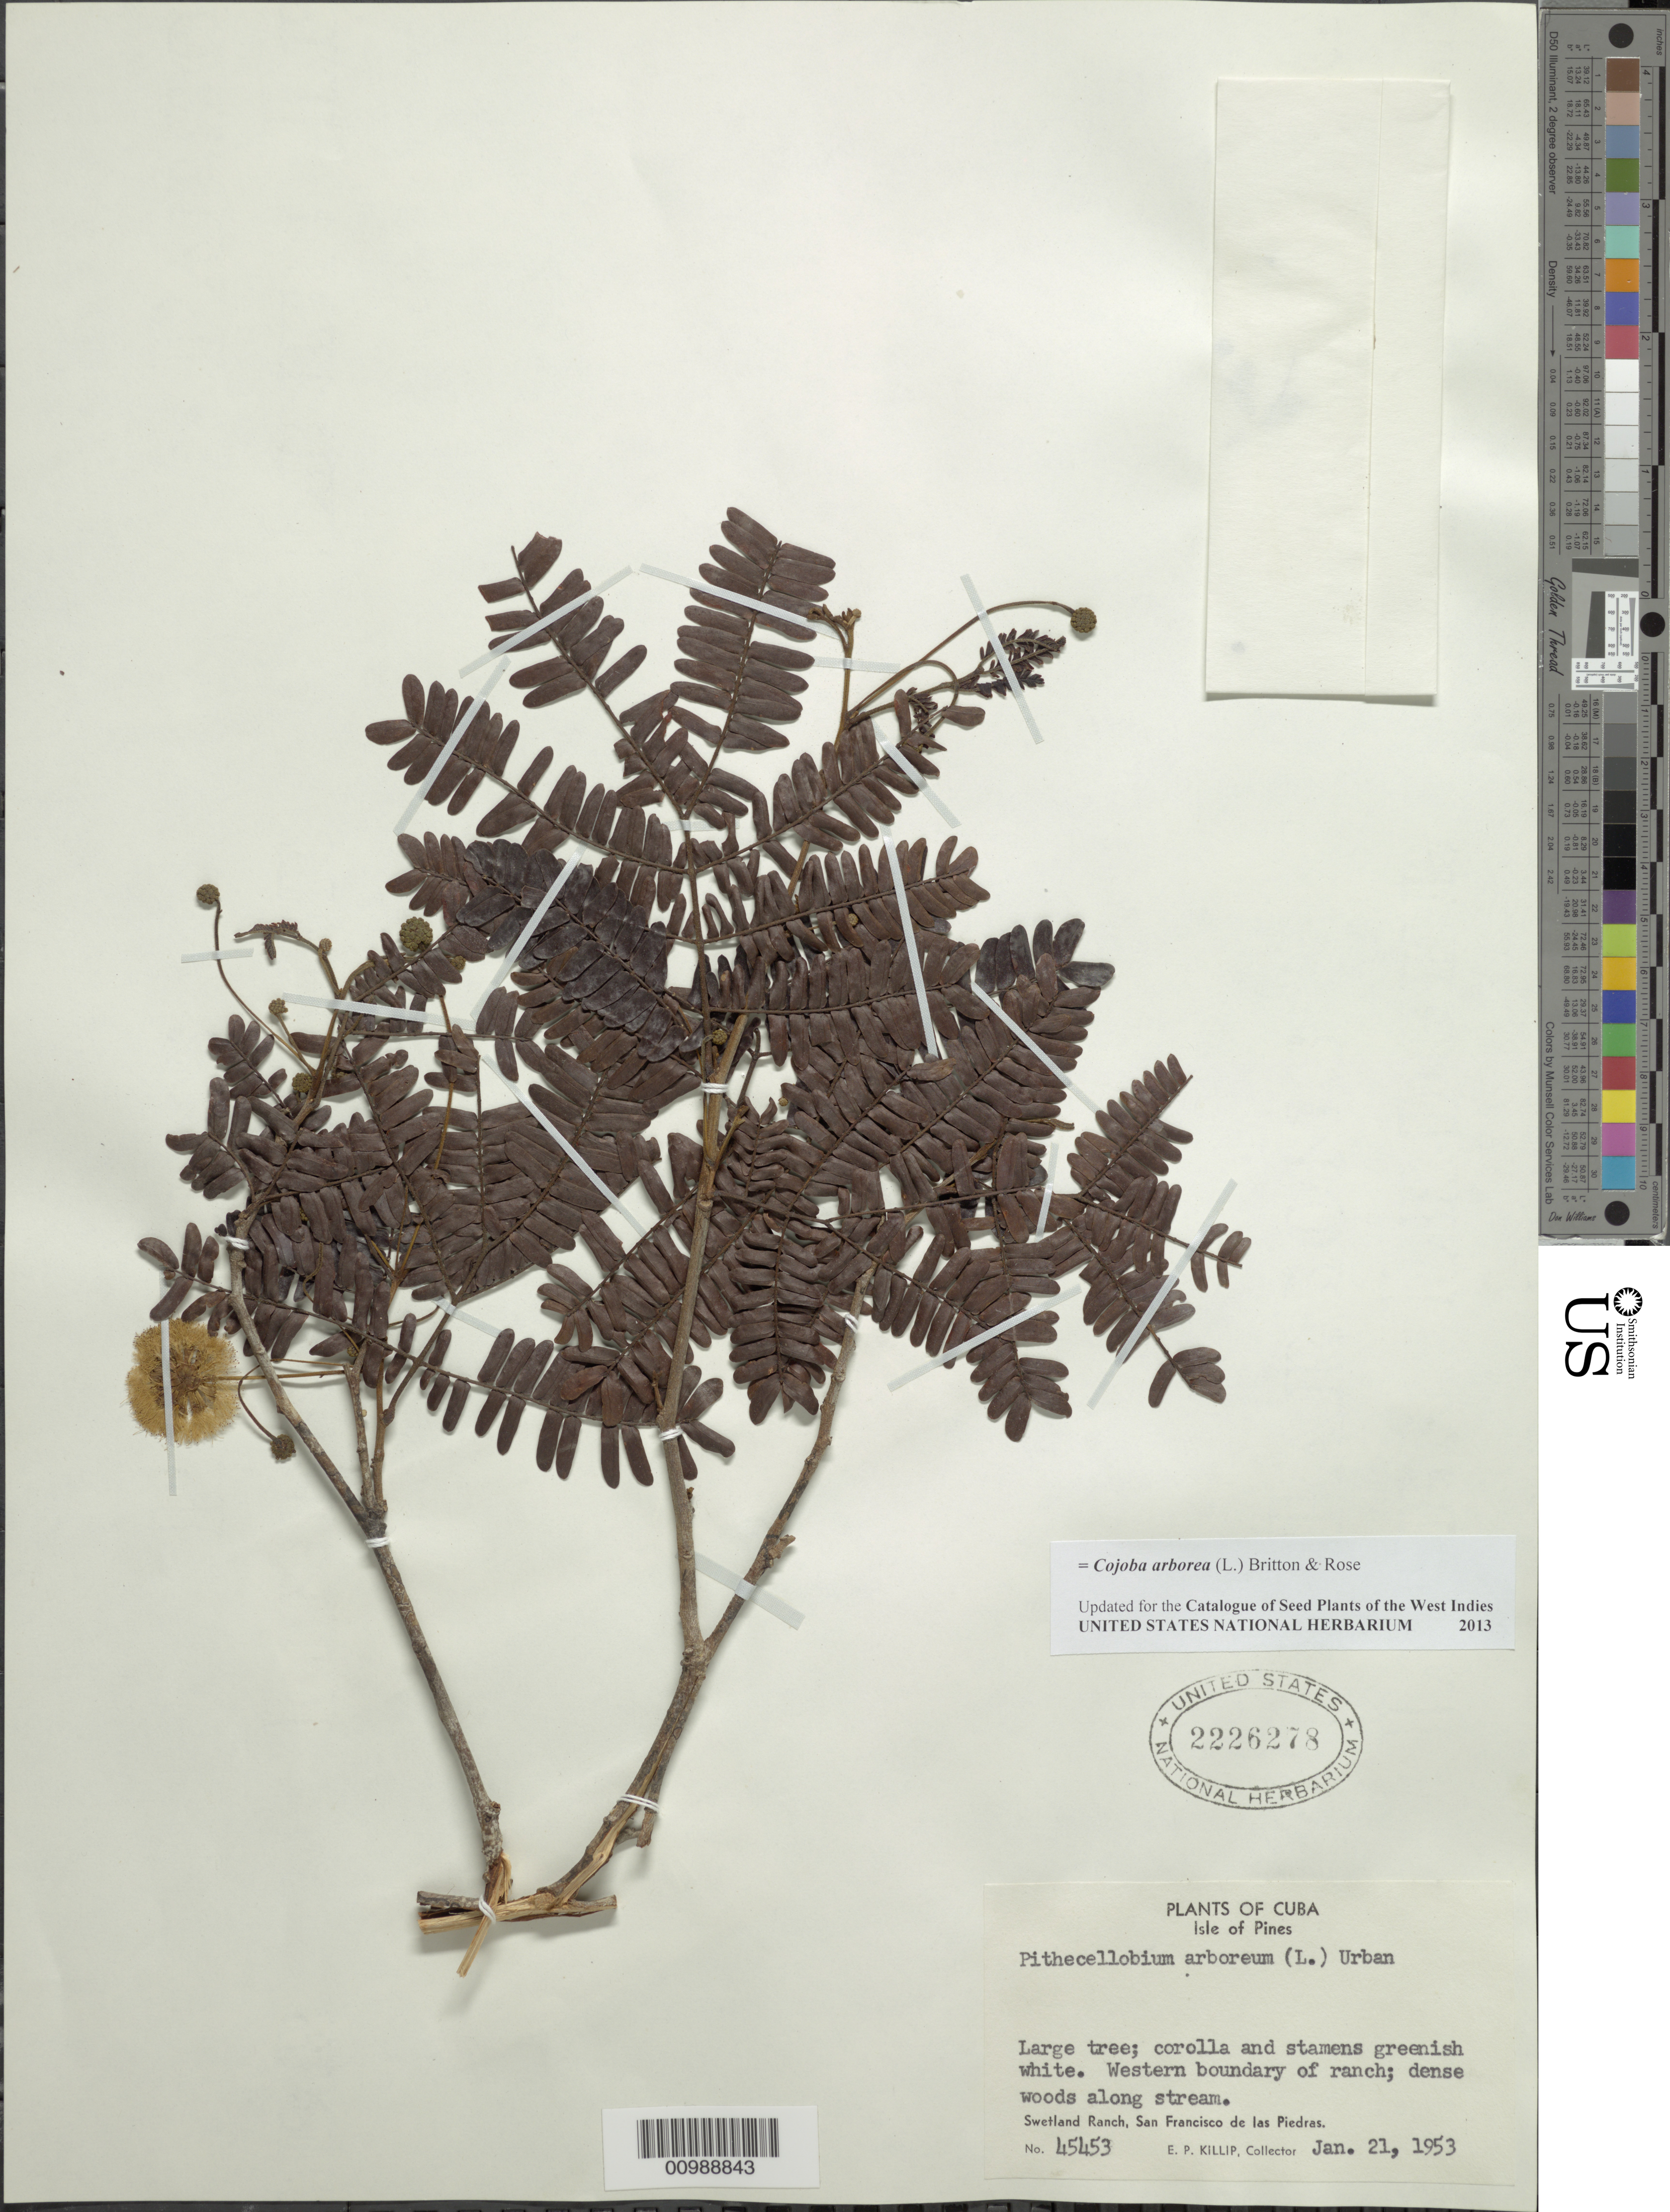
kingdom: Plantae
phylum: Tracheophyta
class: Magnoliopsida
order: Fabales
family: Fabaceae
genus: Cojoba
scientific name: Cojoba arborea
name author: (L.) Britton & Rose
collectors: E. P. Killip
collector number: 45453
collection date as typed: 21 Jan 1953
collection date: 1953-01-21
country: Cuba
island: Isla de la Juventud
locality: Swetland Ranch; San Francisco de las Piedras W boundary of ranch, dense woods along stream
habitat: Dense woods along stream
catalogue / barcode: US 2226278